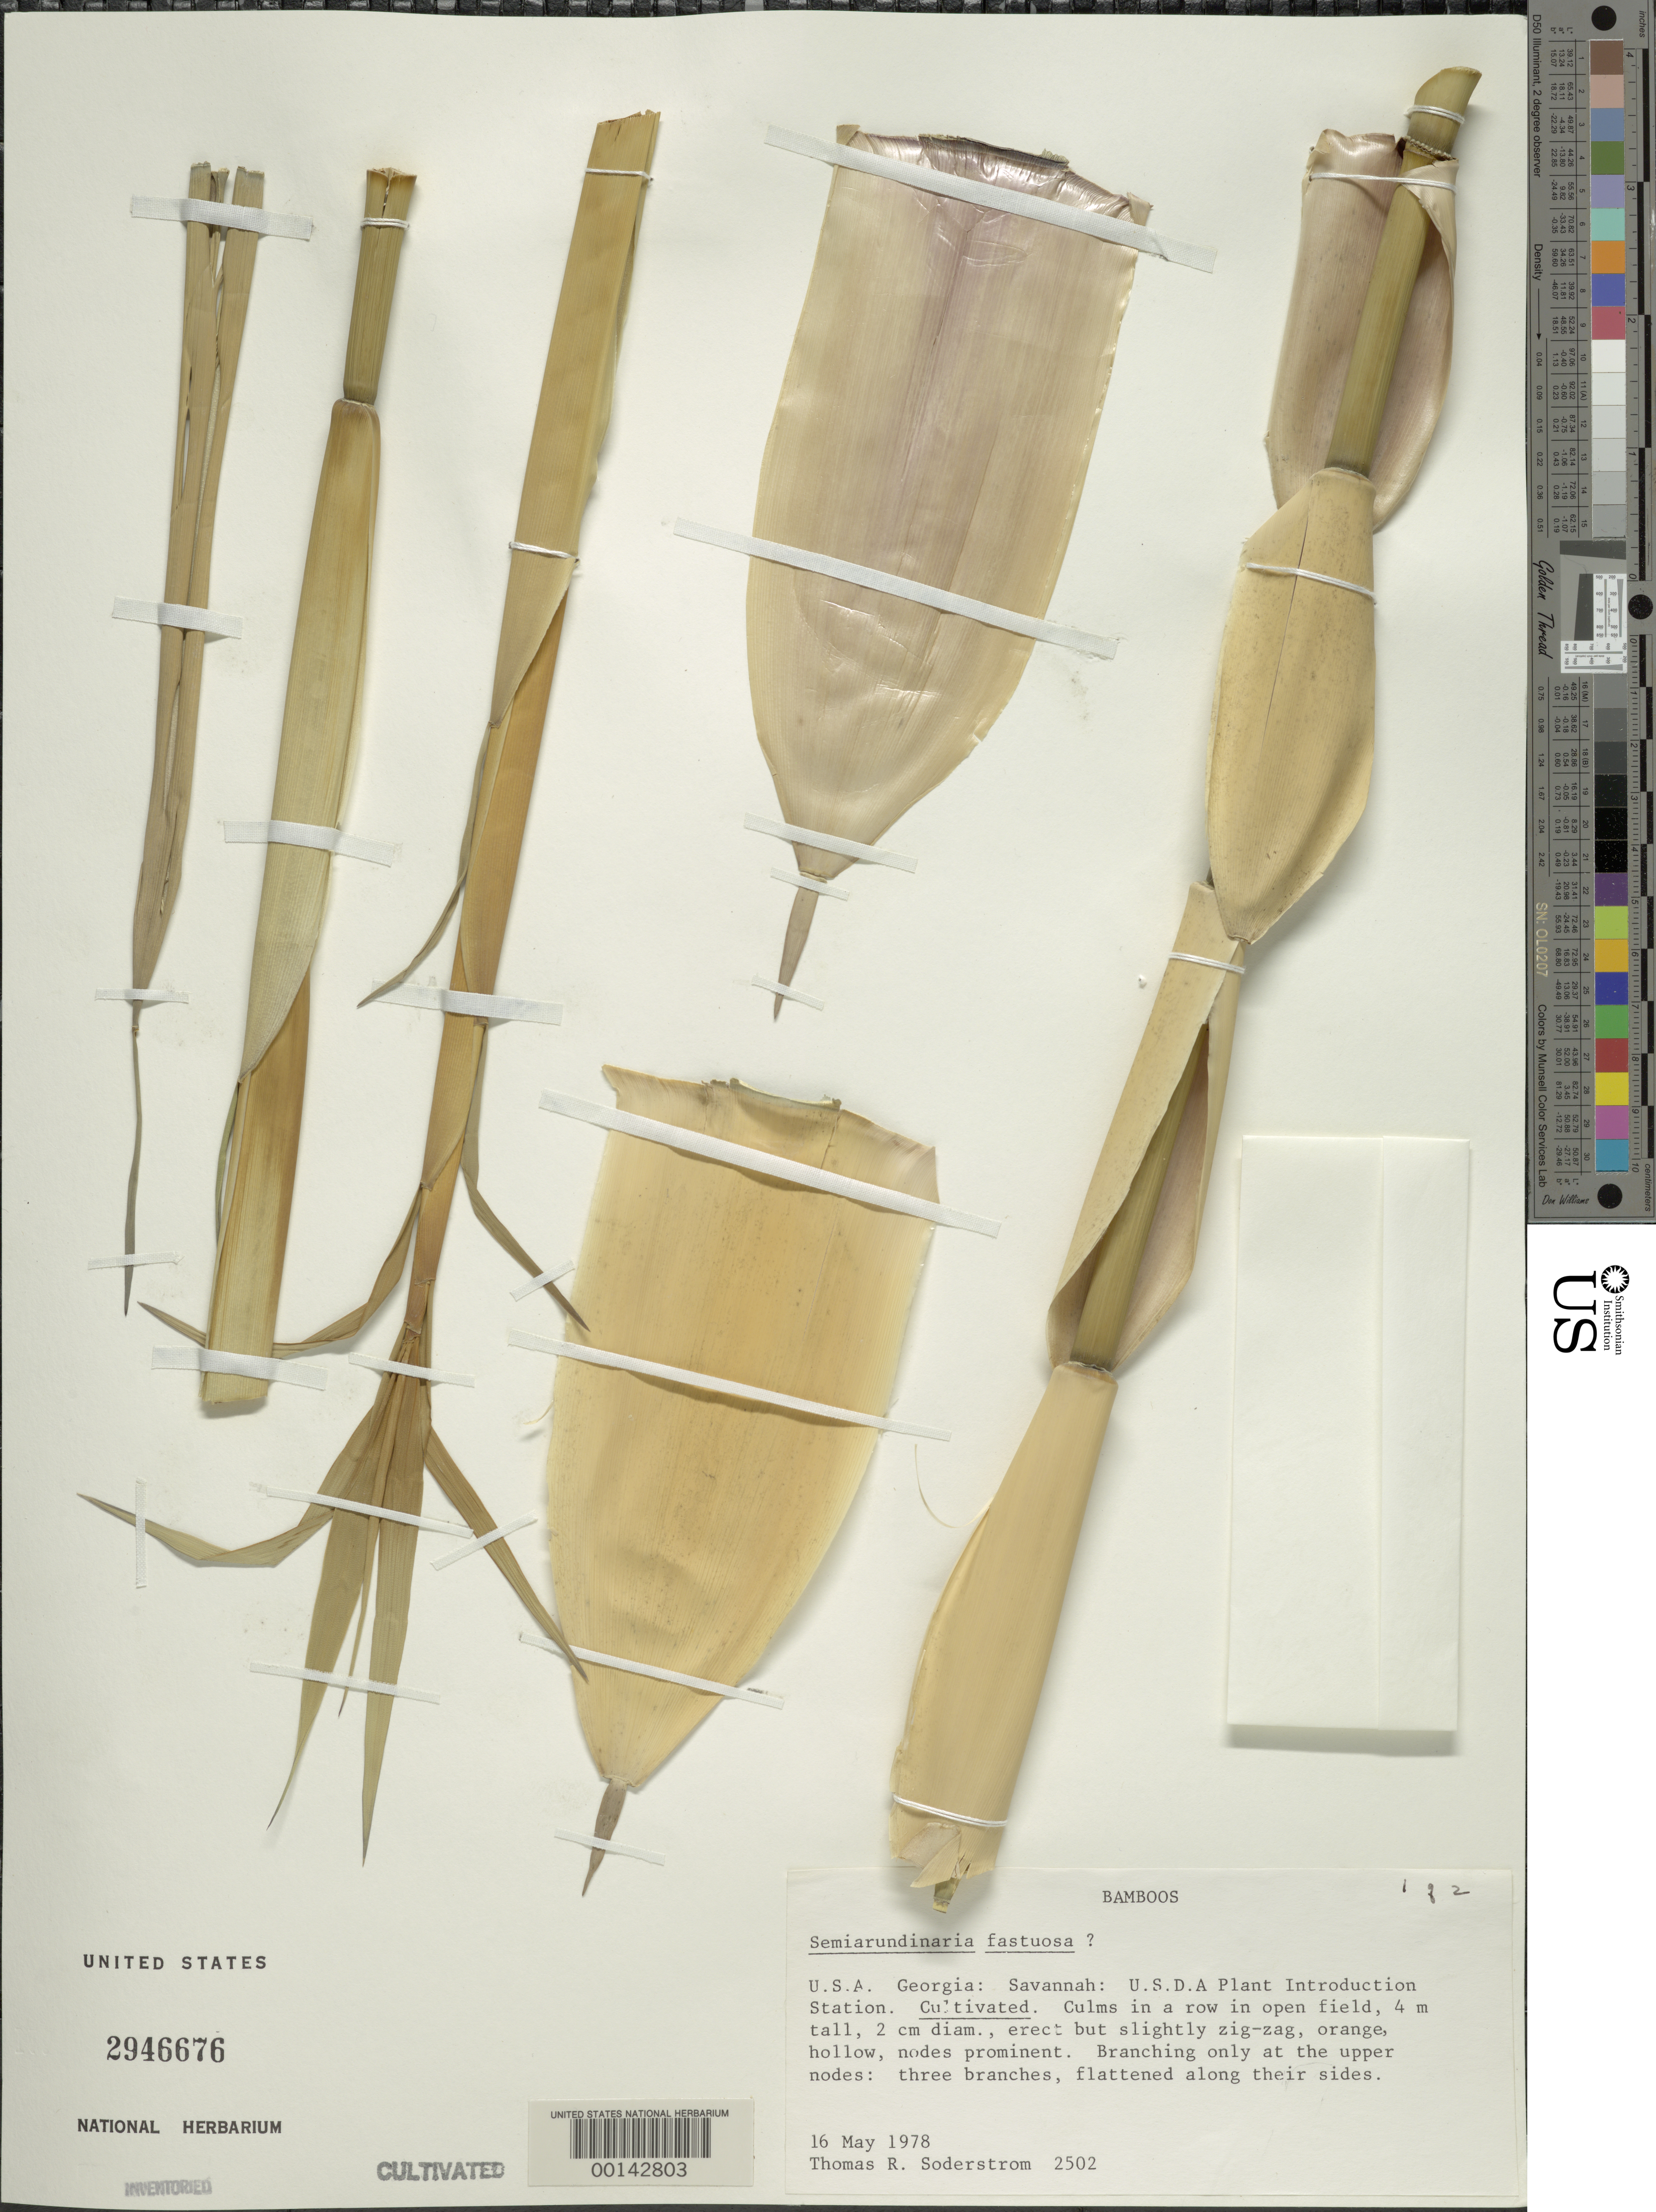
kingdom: Plantae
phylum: Tracheophyta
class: Liliopsida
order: Poales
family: Poaceae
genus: Semiarundinaria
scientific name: Semiarundinaria fastuosa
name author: Makino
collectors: T. R. Soderstrom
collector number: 2502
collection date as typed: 16 May 1978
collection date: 1978-05-16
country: United States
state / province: Georgia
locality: Usda pi station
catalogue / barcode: US 2946676